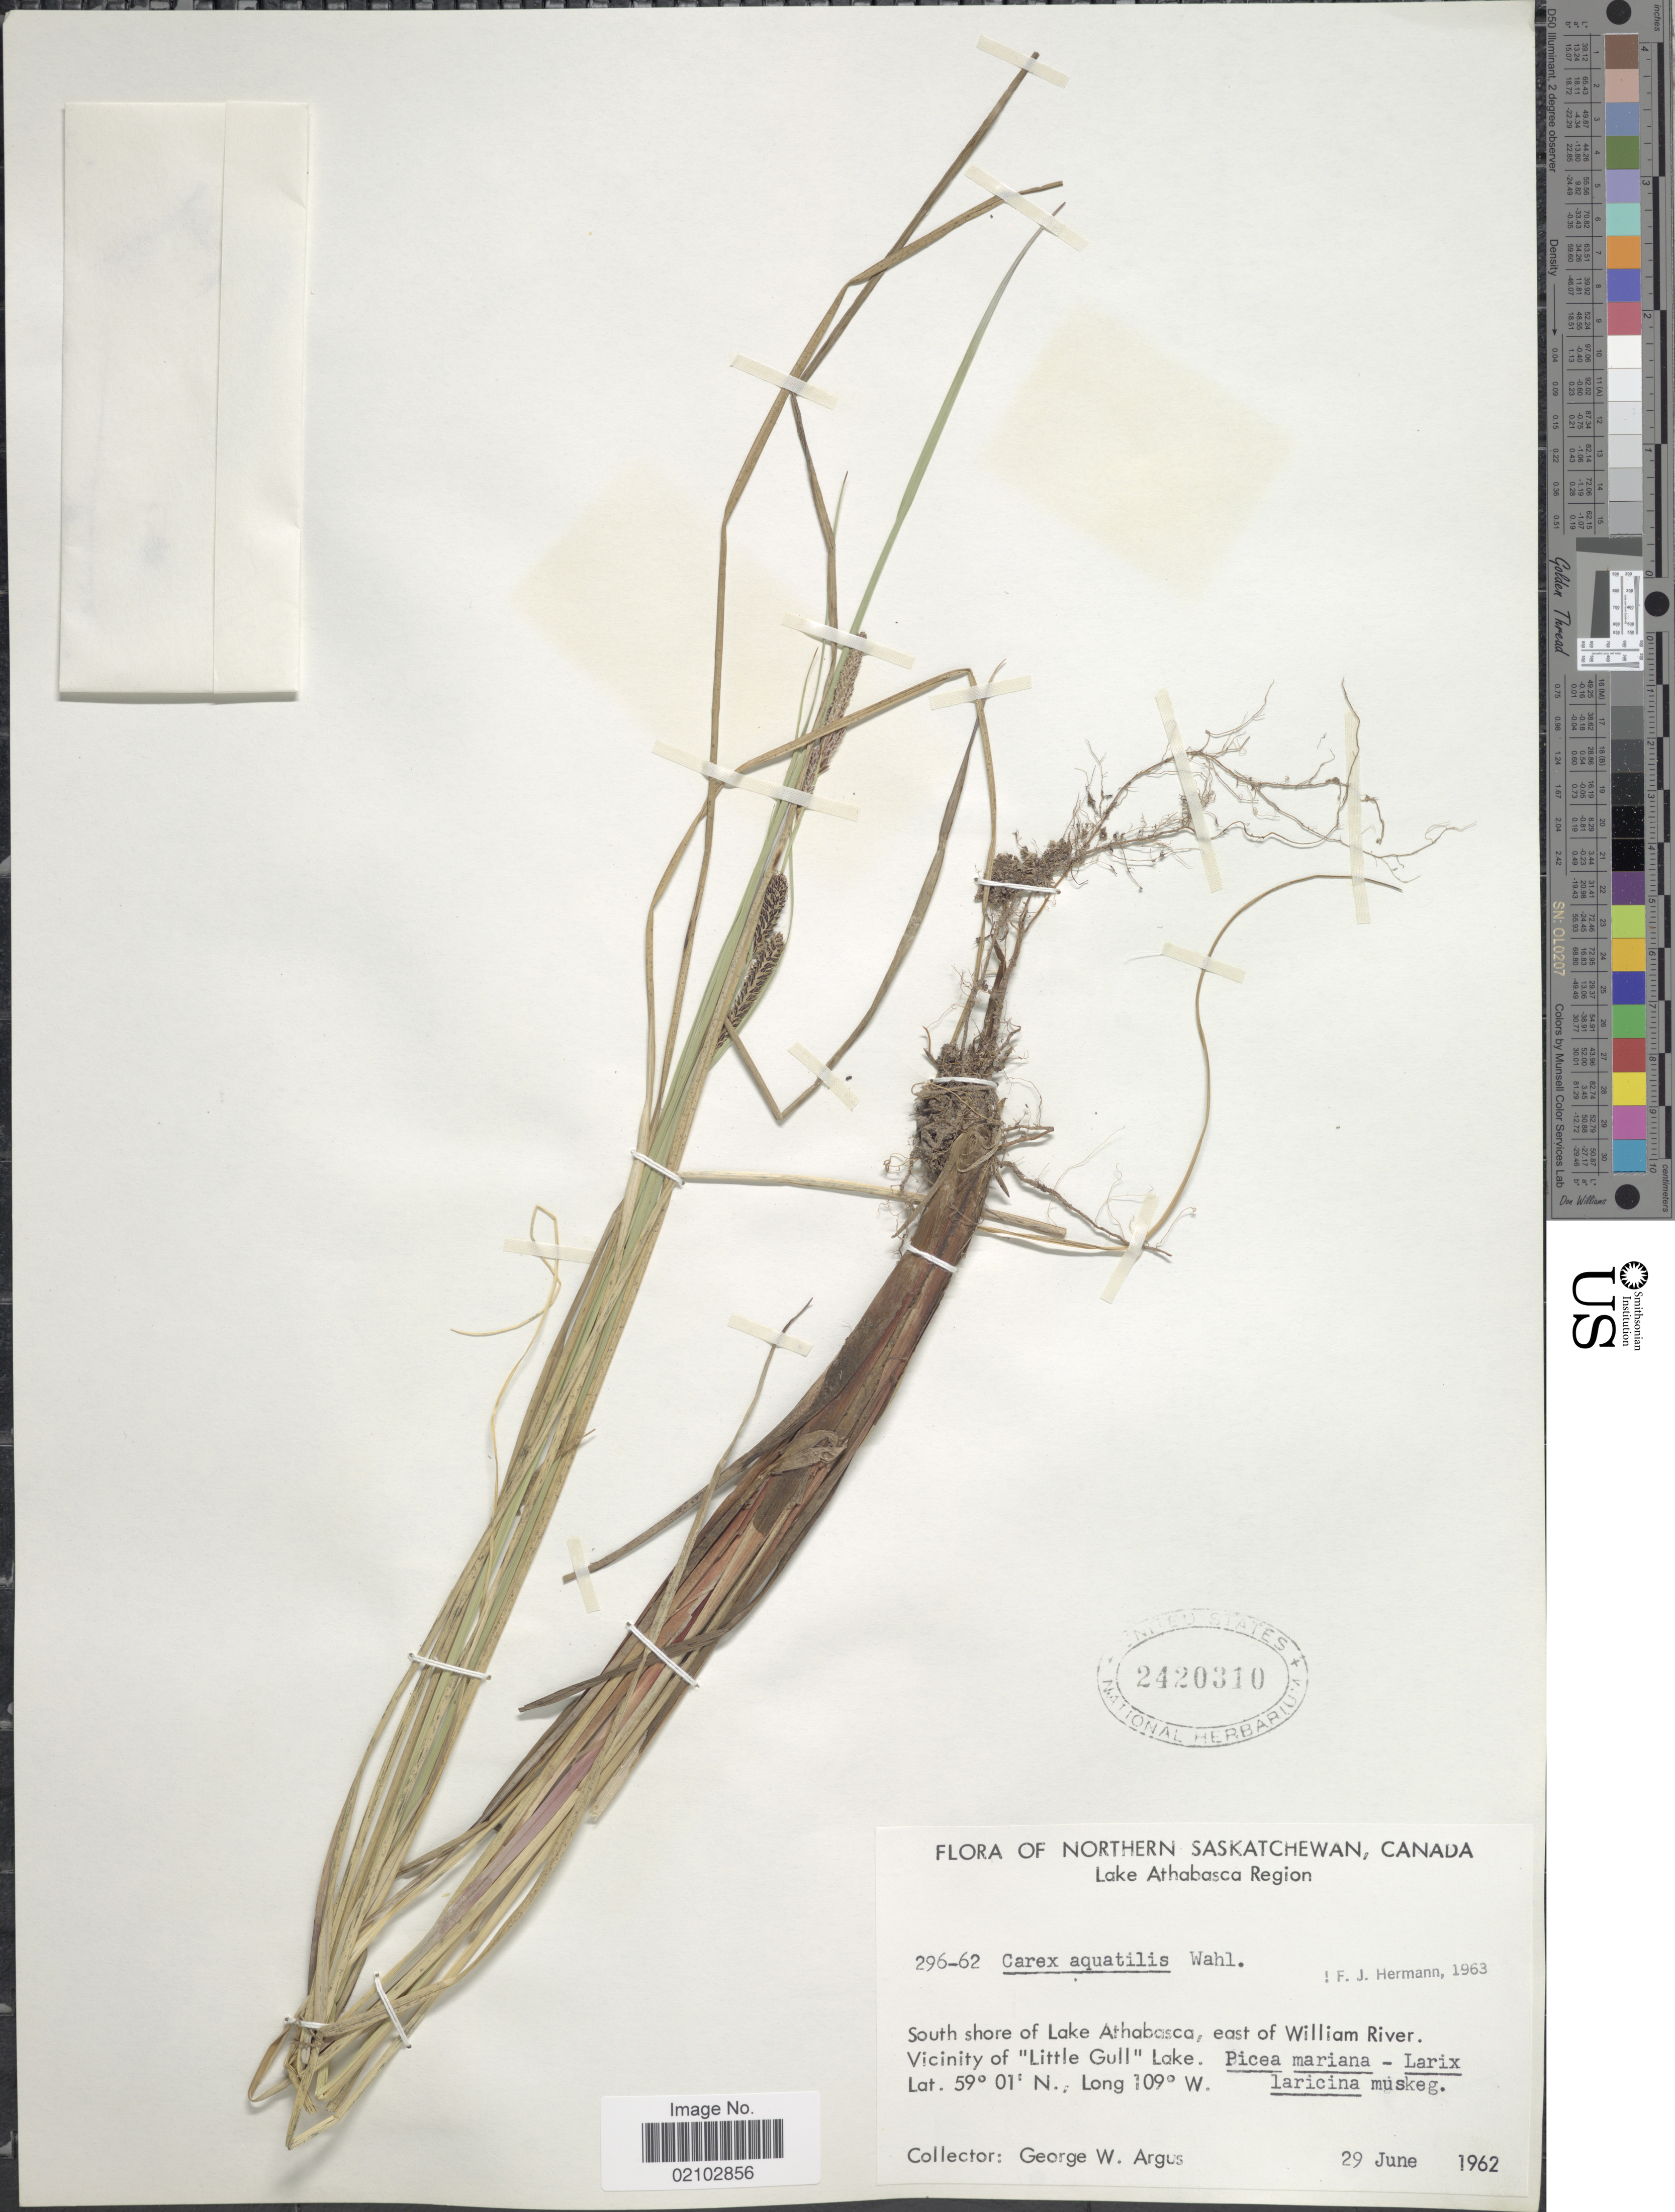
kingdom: Plantae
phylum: Tracheophyta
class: Liliopsida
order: Poales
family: Cyperaceae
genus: Carex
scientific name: Carex aquatilis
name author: Wahlenb.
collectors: G. W. Argus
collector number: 296-62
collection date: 1962-06-29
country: Canada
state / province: Saskatchewan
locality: Northern Saskatchewan, Lake Athabasca Region, South shore of Lake Athabasca, east of William River, Vicinity of "Little Gull"Lake.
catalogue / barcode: US 2420310